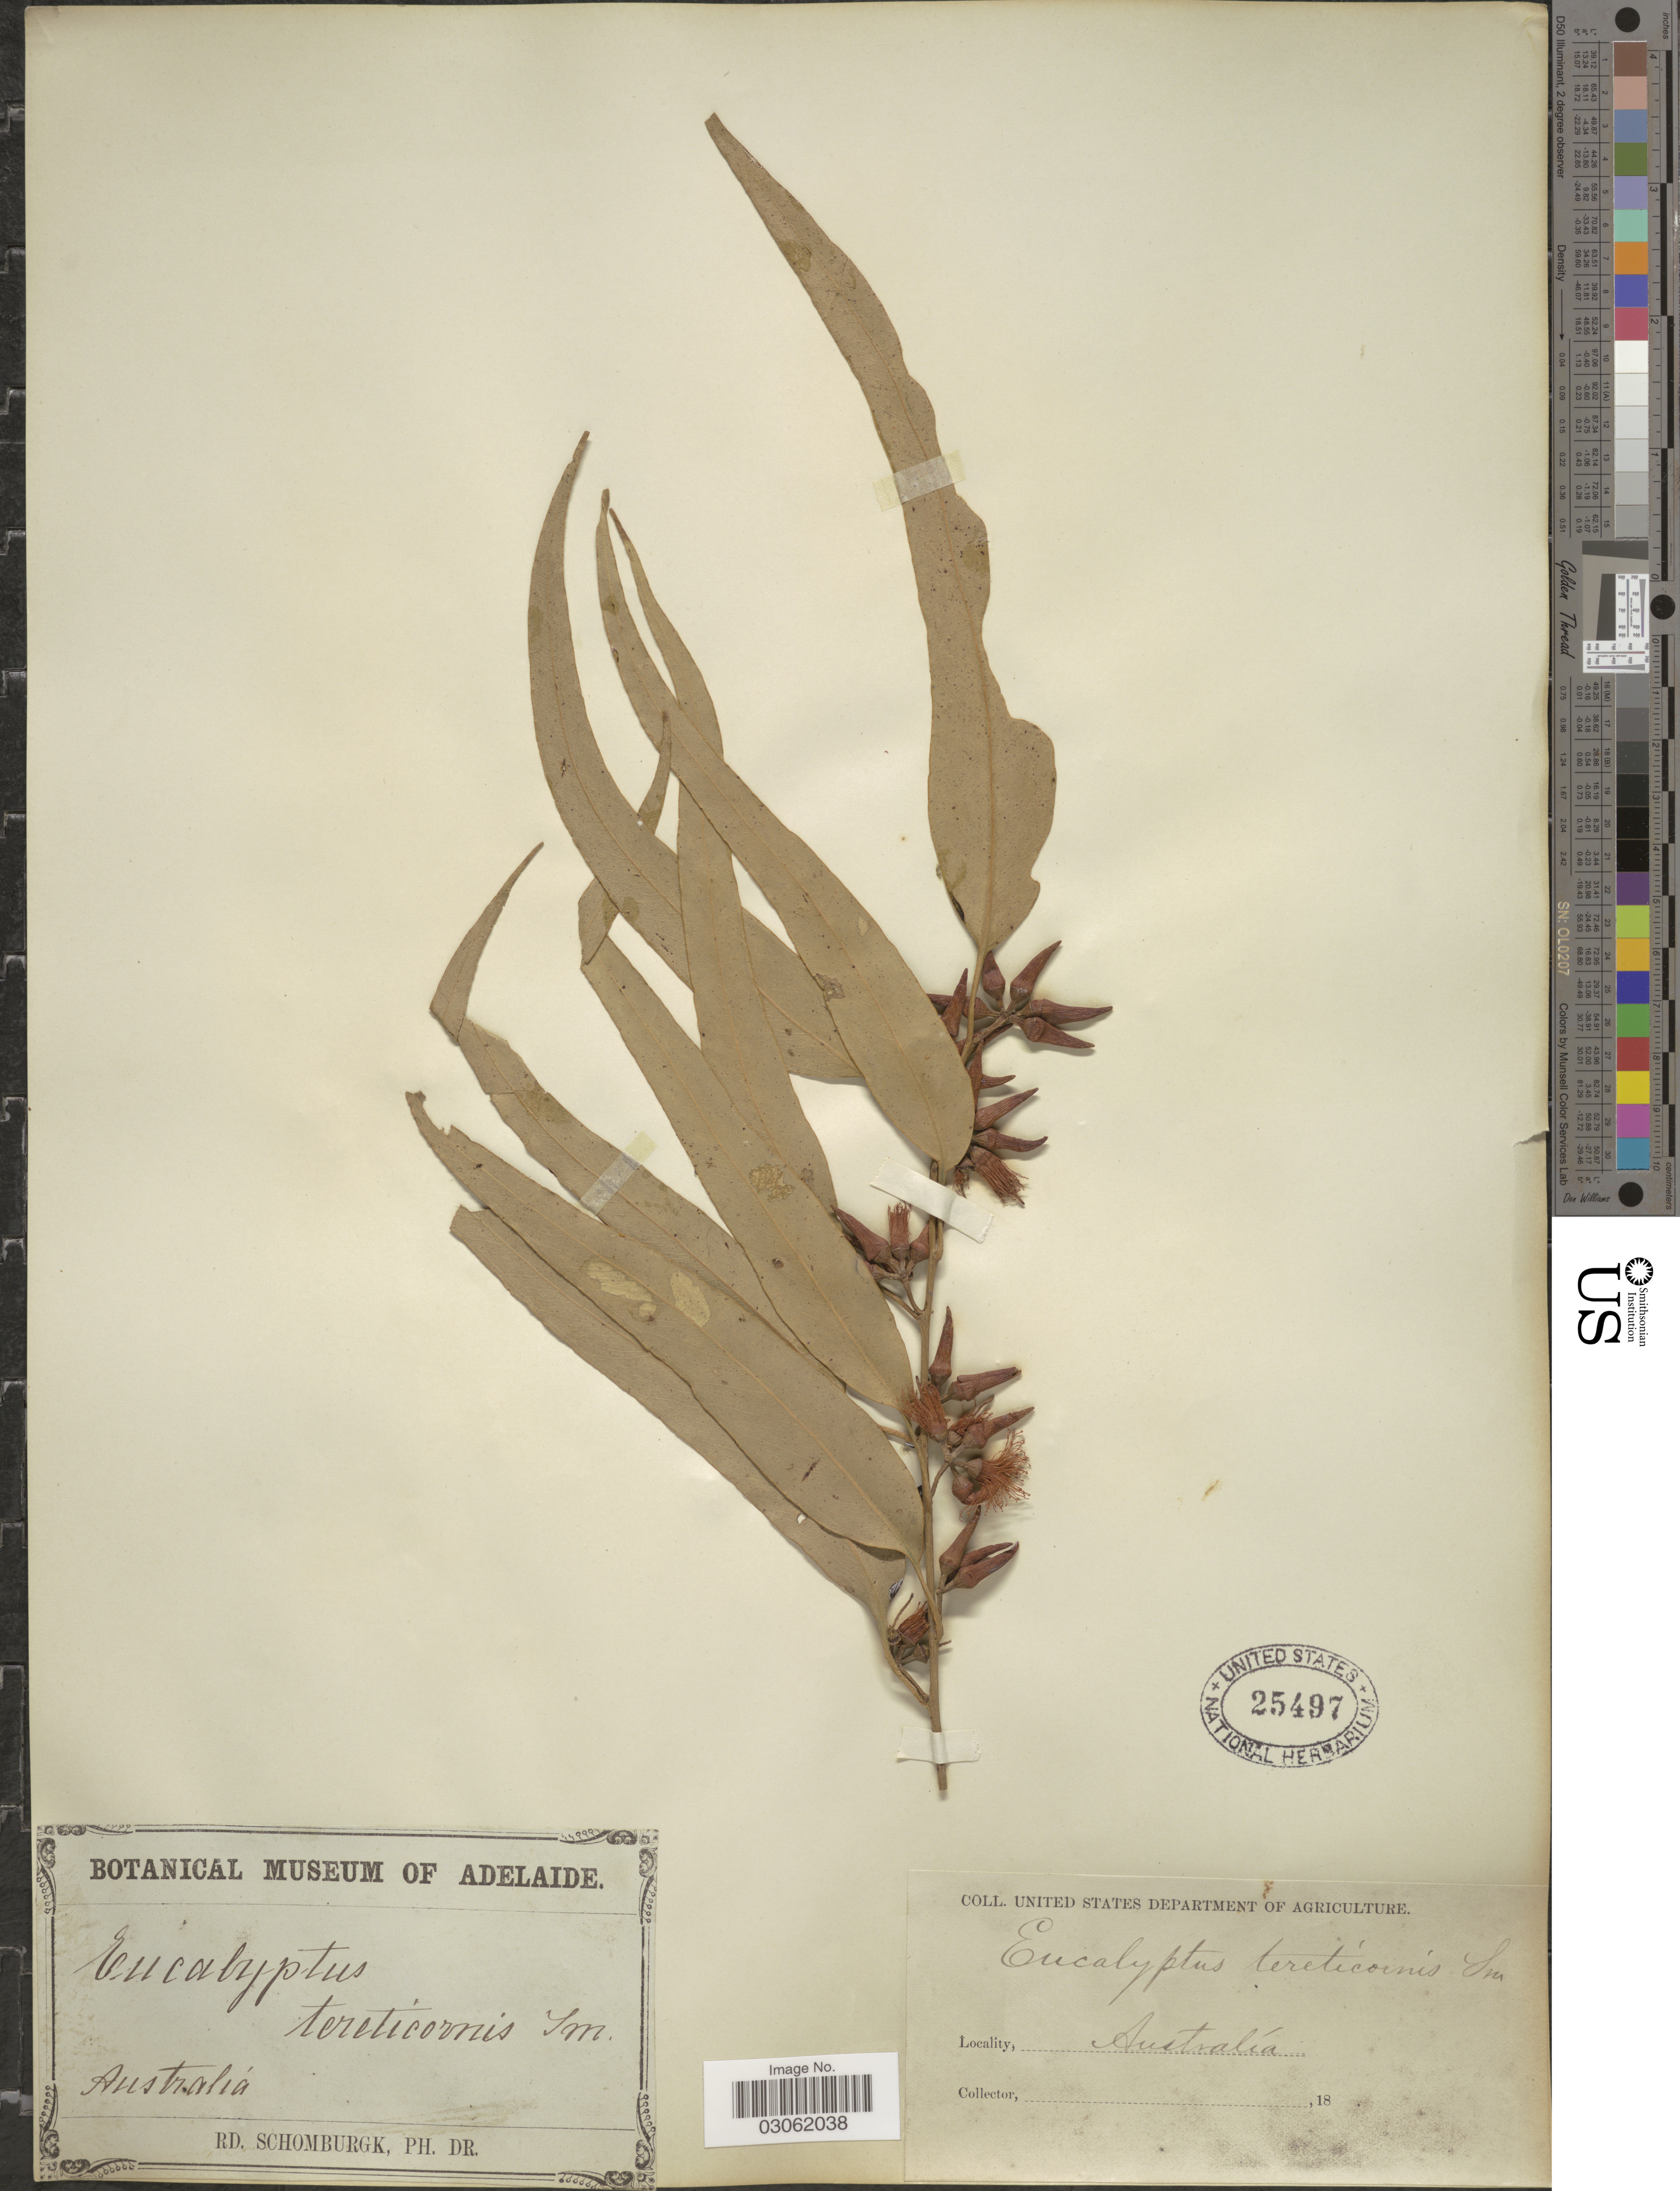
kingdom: Plantae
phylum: Tracheophyta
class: Magnoliopsida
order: Myrtales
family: Myrtaceae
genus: Eucalyptus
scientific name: Eucalyptus tereticornis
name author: Sm.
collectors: M. R. Schomburgk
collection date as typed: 18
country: Australia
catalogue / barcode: US 25497